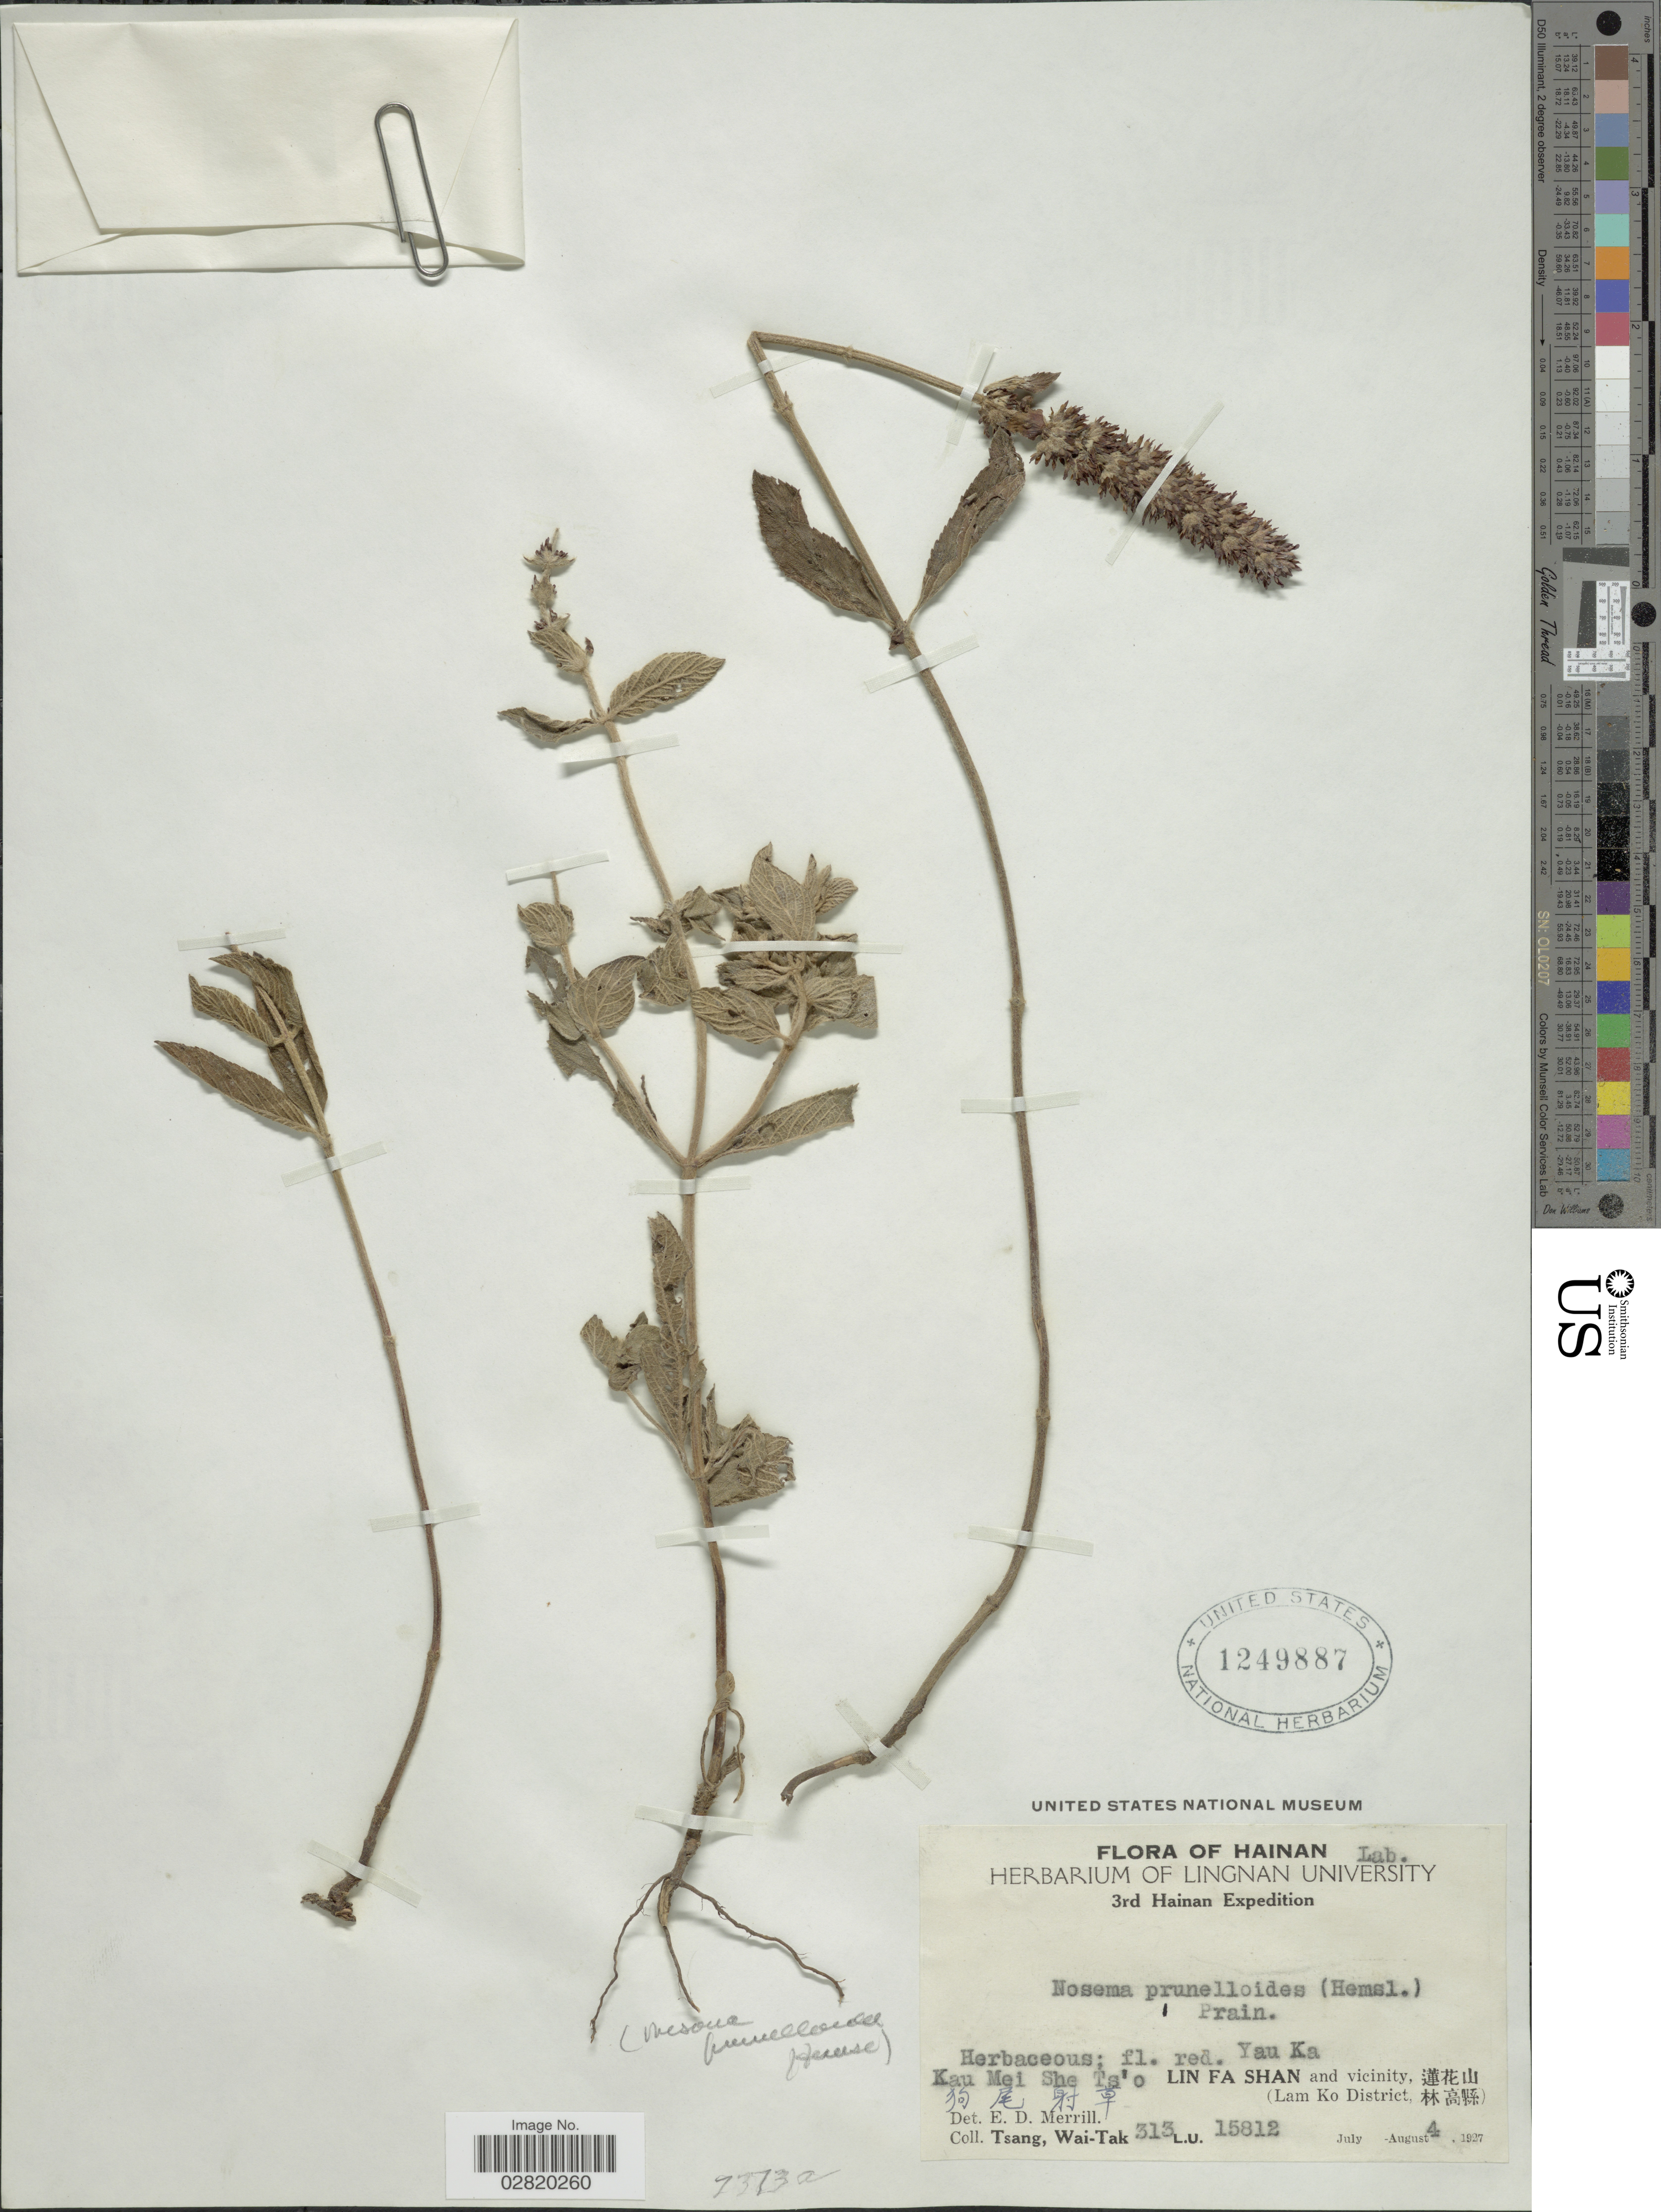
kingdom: Plantae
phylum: Tracheophyta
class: Magnoliopsida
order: Lamiales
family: Lamiaceae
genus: Nosema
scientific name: Nosema prunelloides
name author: (Hemsl.) C.B. Clarke ex Prain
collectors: W. T. Tsang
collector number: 313L.U.15812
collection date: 1927-08-04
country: China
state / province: Hainan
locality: Yau Ka. Kau Mei She Ts'o. Lin Fa Shan and vicinity, (Lam Ko District).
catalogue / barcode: US 1249887